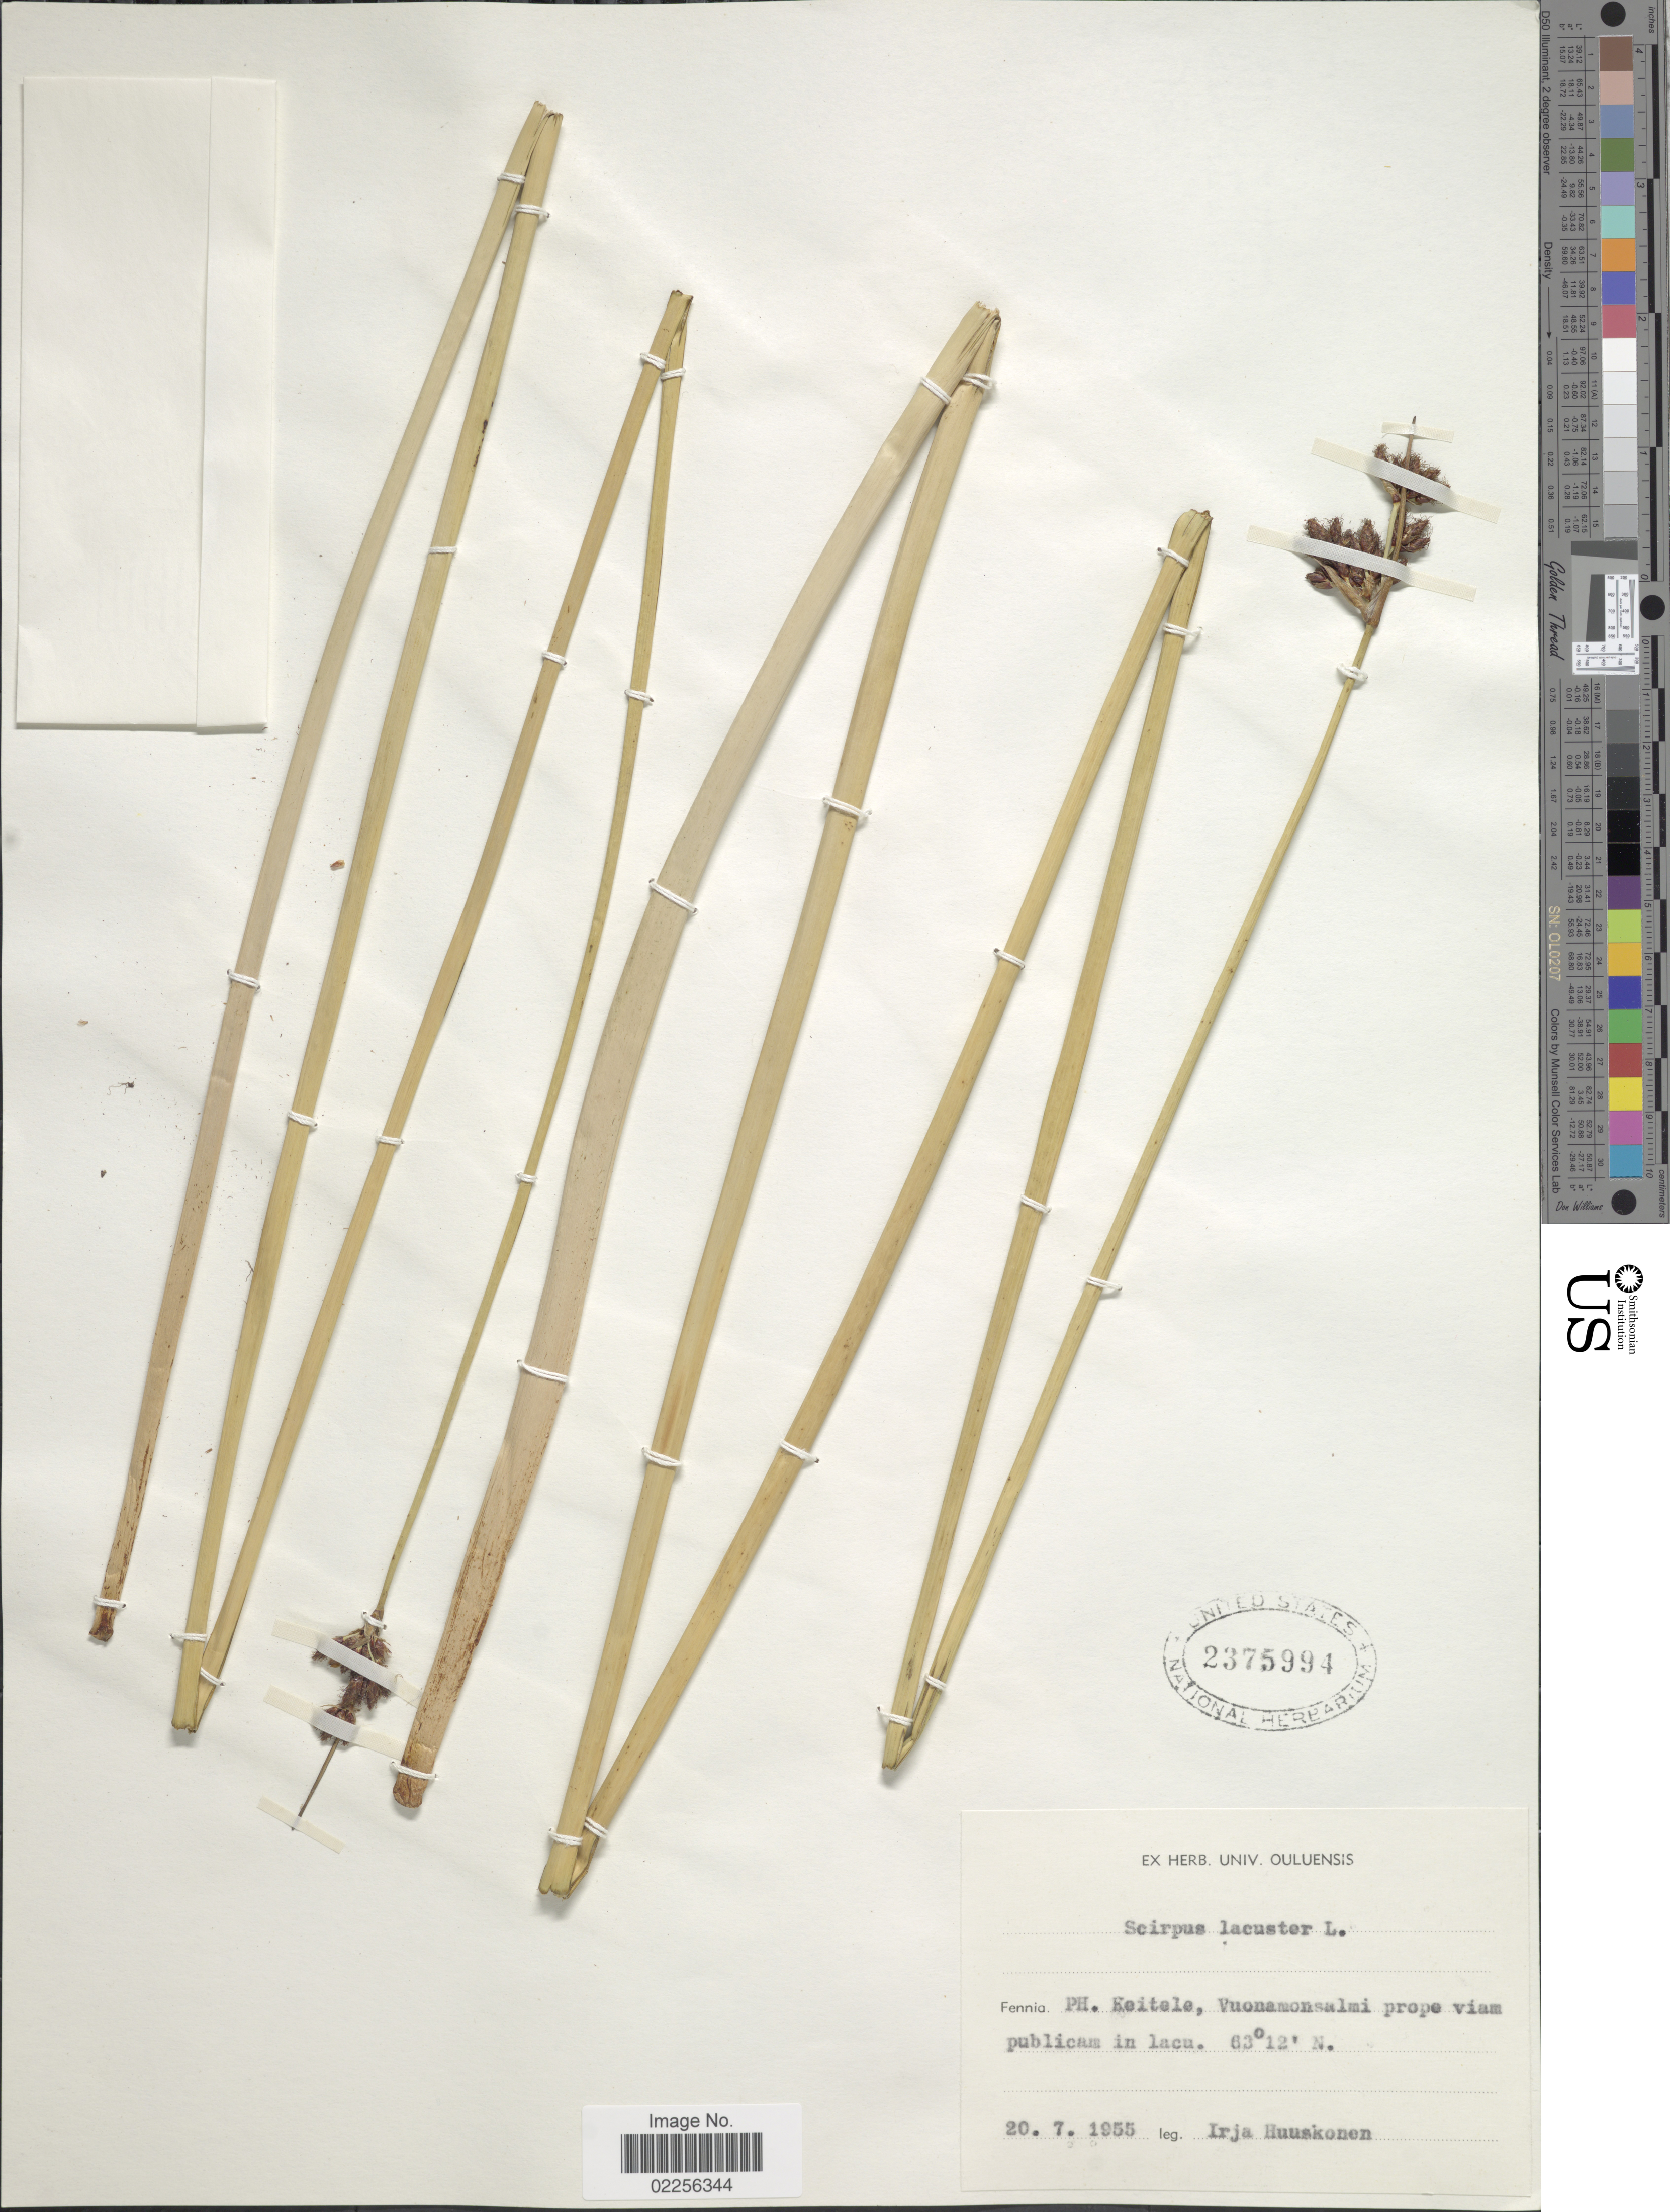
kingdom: Plantae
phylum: Tracheophyta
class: Liliopsida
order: Poales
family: Cyperaceae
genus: Schoenoplectus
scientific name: Schoenoplectus lacustris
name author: (L.) Palla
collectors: I. Huuskonen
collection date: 1955-07-20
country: Finland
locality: PH. Keitele, Vuonamonsalmi prope viam publicus in lacu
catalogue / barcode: US 2375994